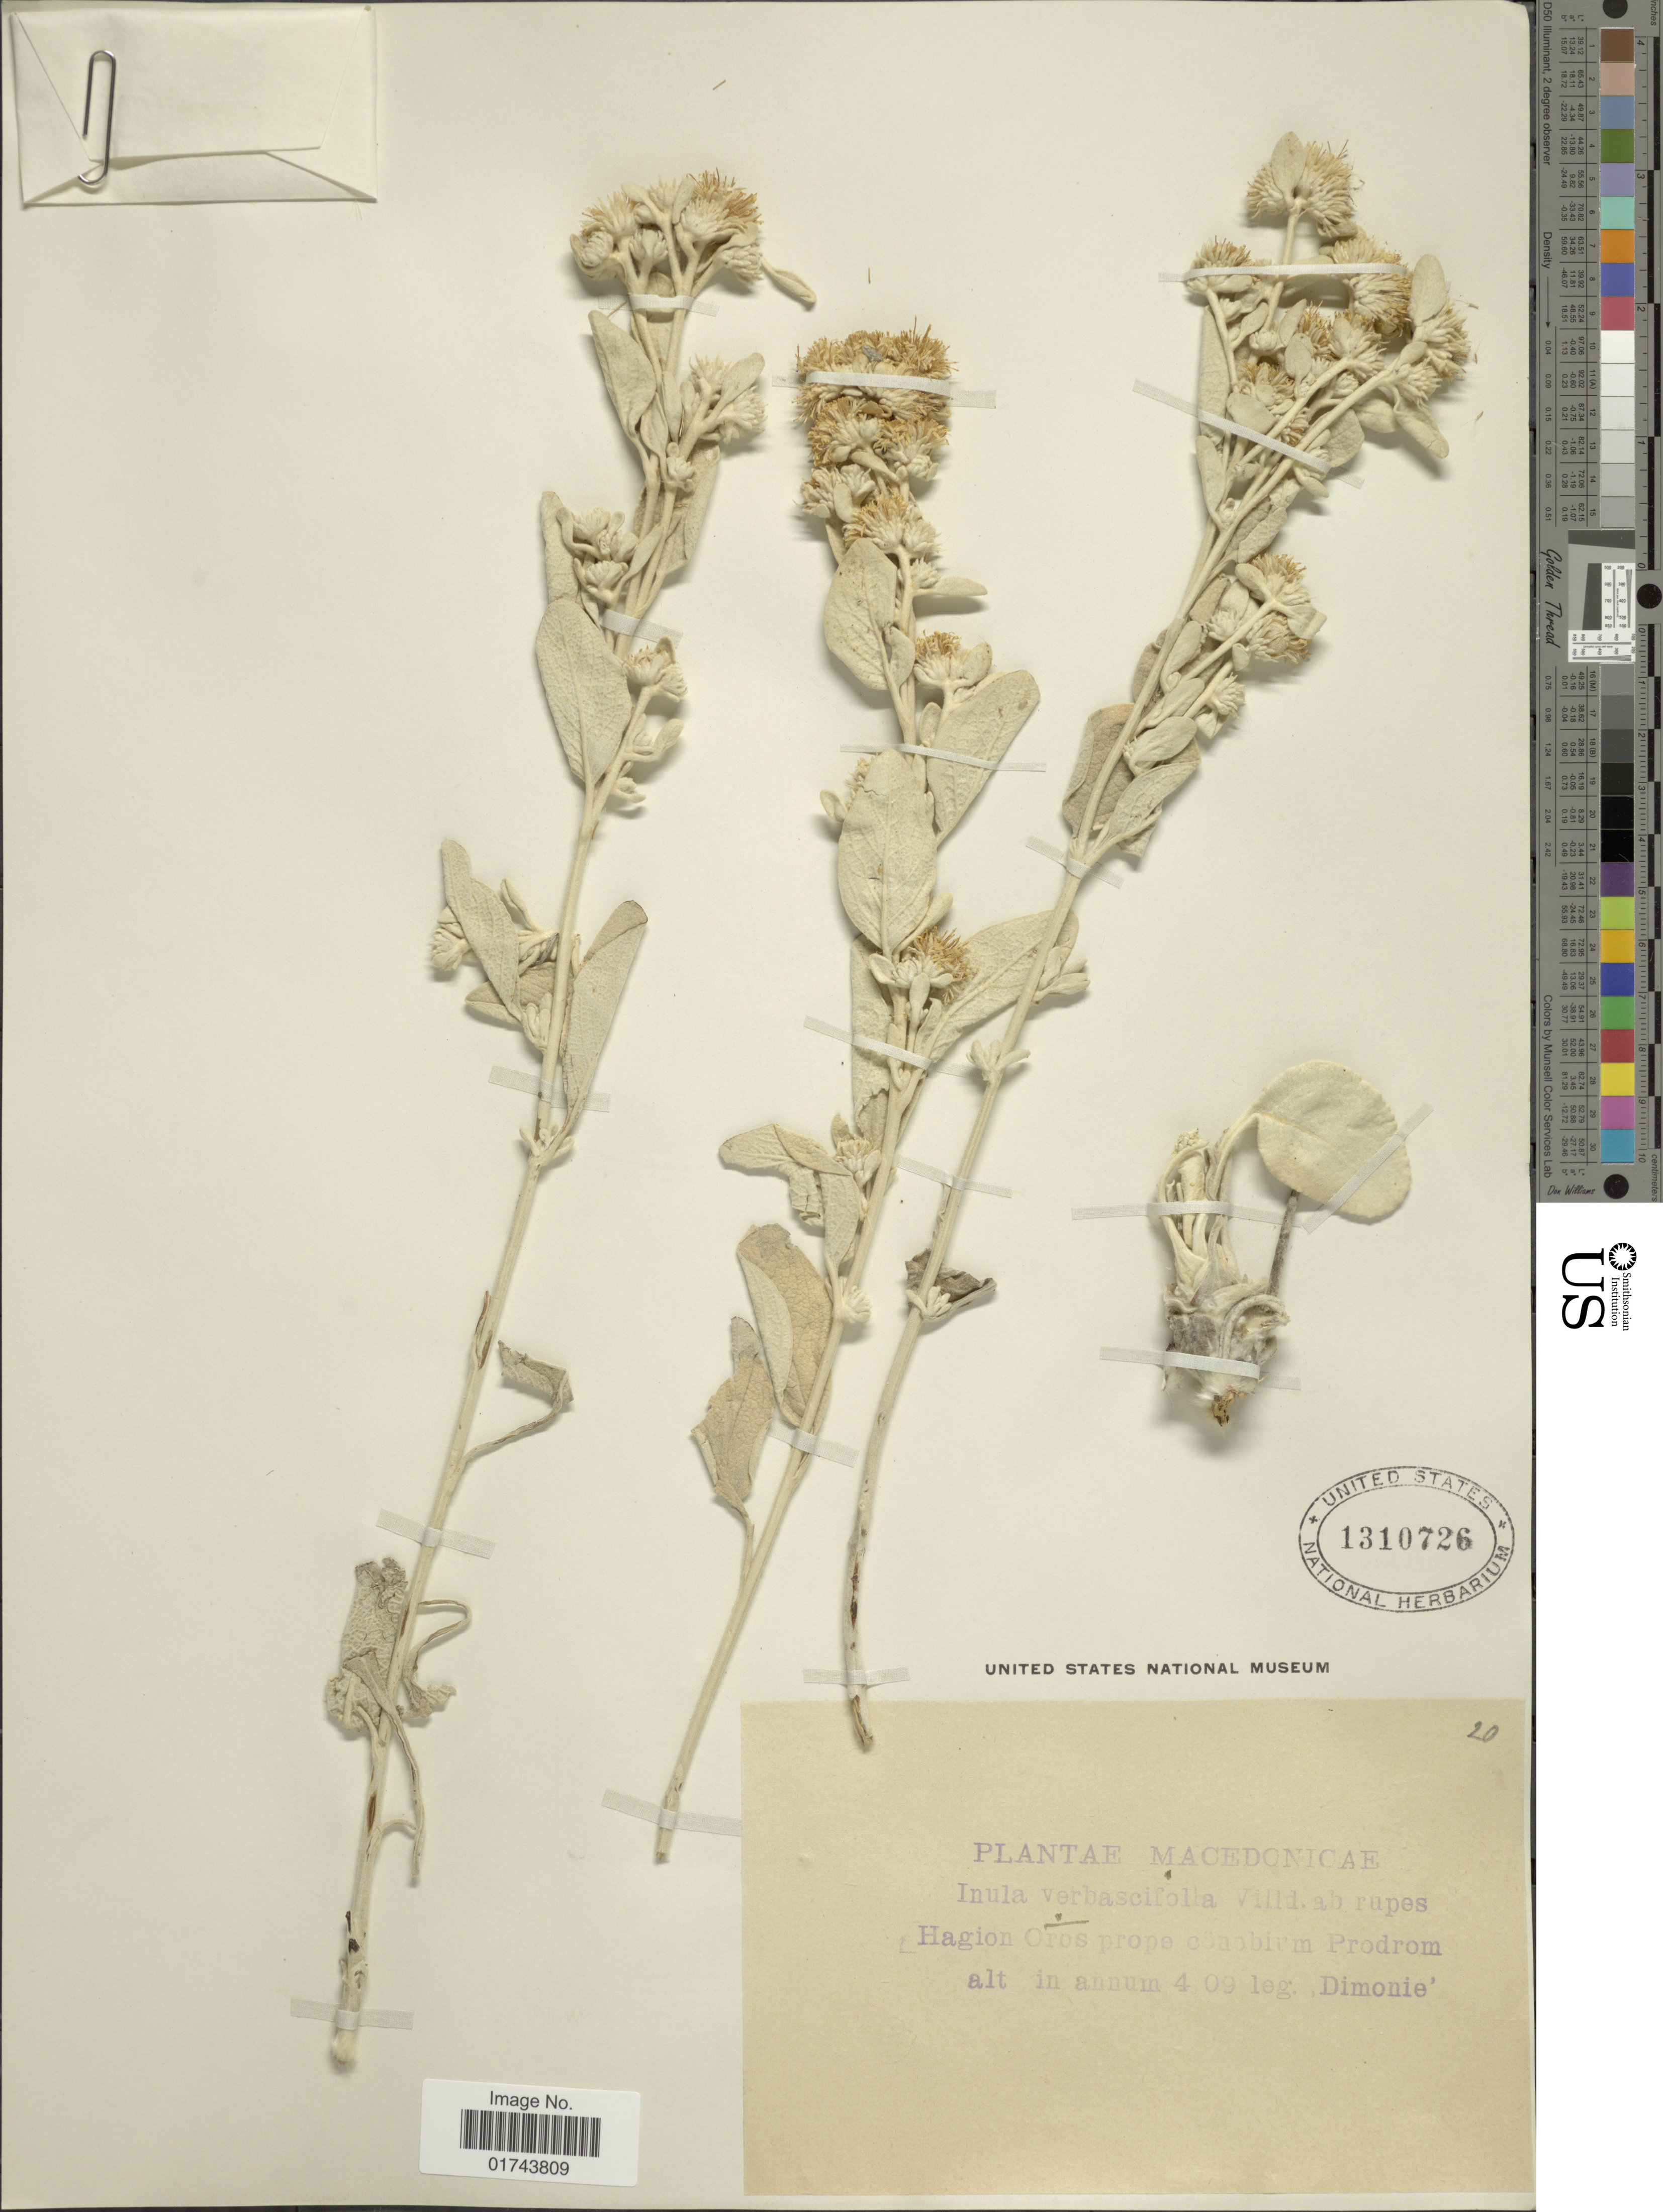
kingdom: Plantae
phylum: Tracheophyta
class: Magnoliopsida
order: Asterales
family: Asteraceae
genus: Inula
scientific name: Inula verbascifolia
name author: (Willd.) Hausskn.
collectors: -. Dimonie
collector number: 20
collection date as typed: Transcribed d/m/y: /4/9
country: Greece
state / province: Mount Athoa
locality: Hagion Oros prope conobium Prodrom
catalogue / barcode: US 1310726